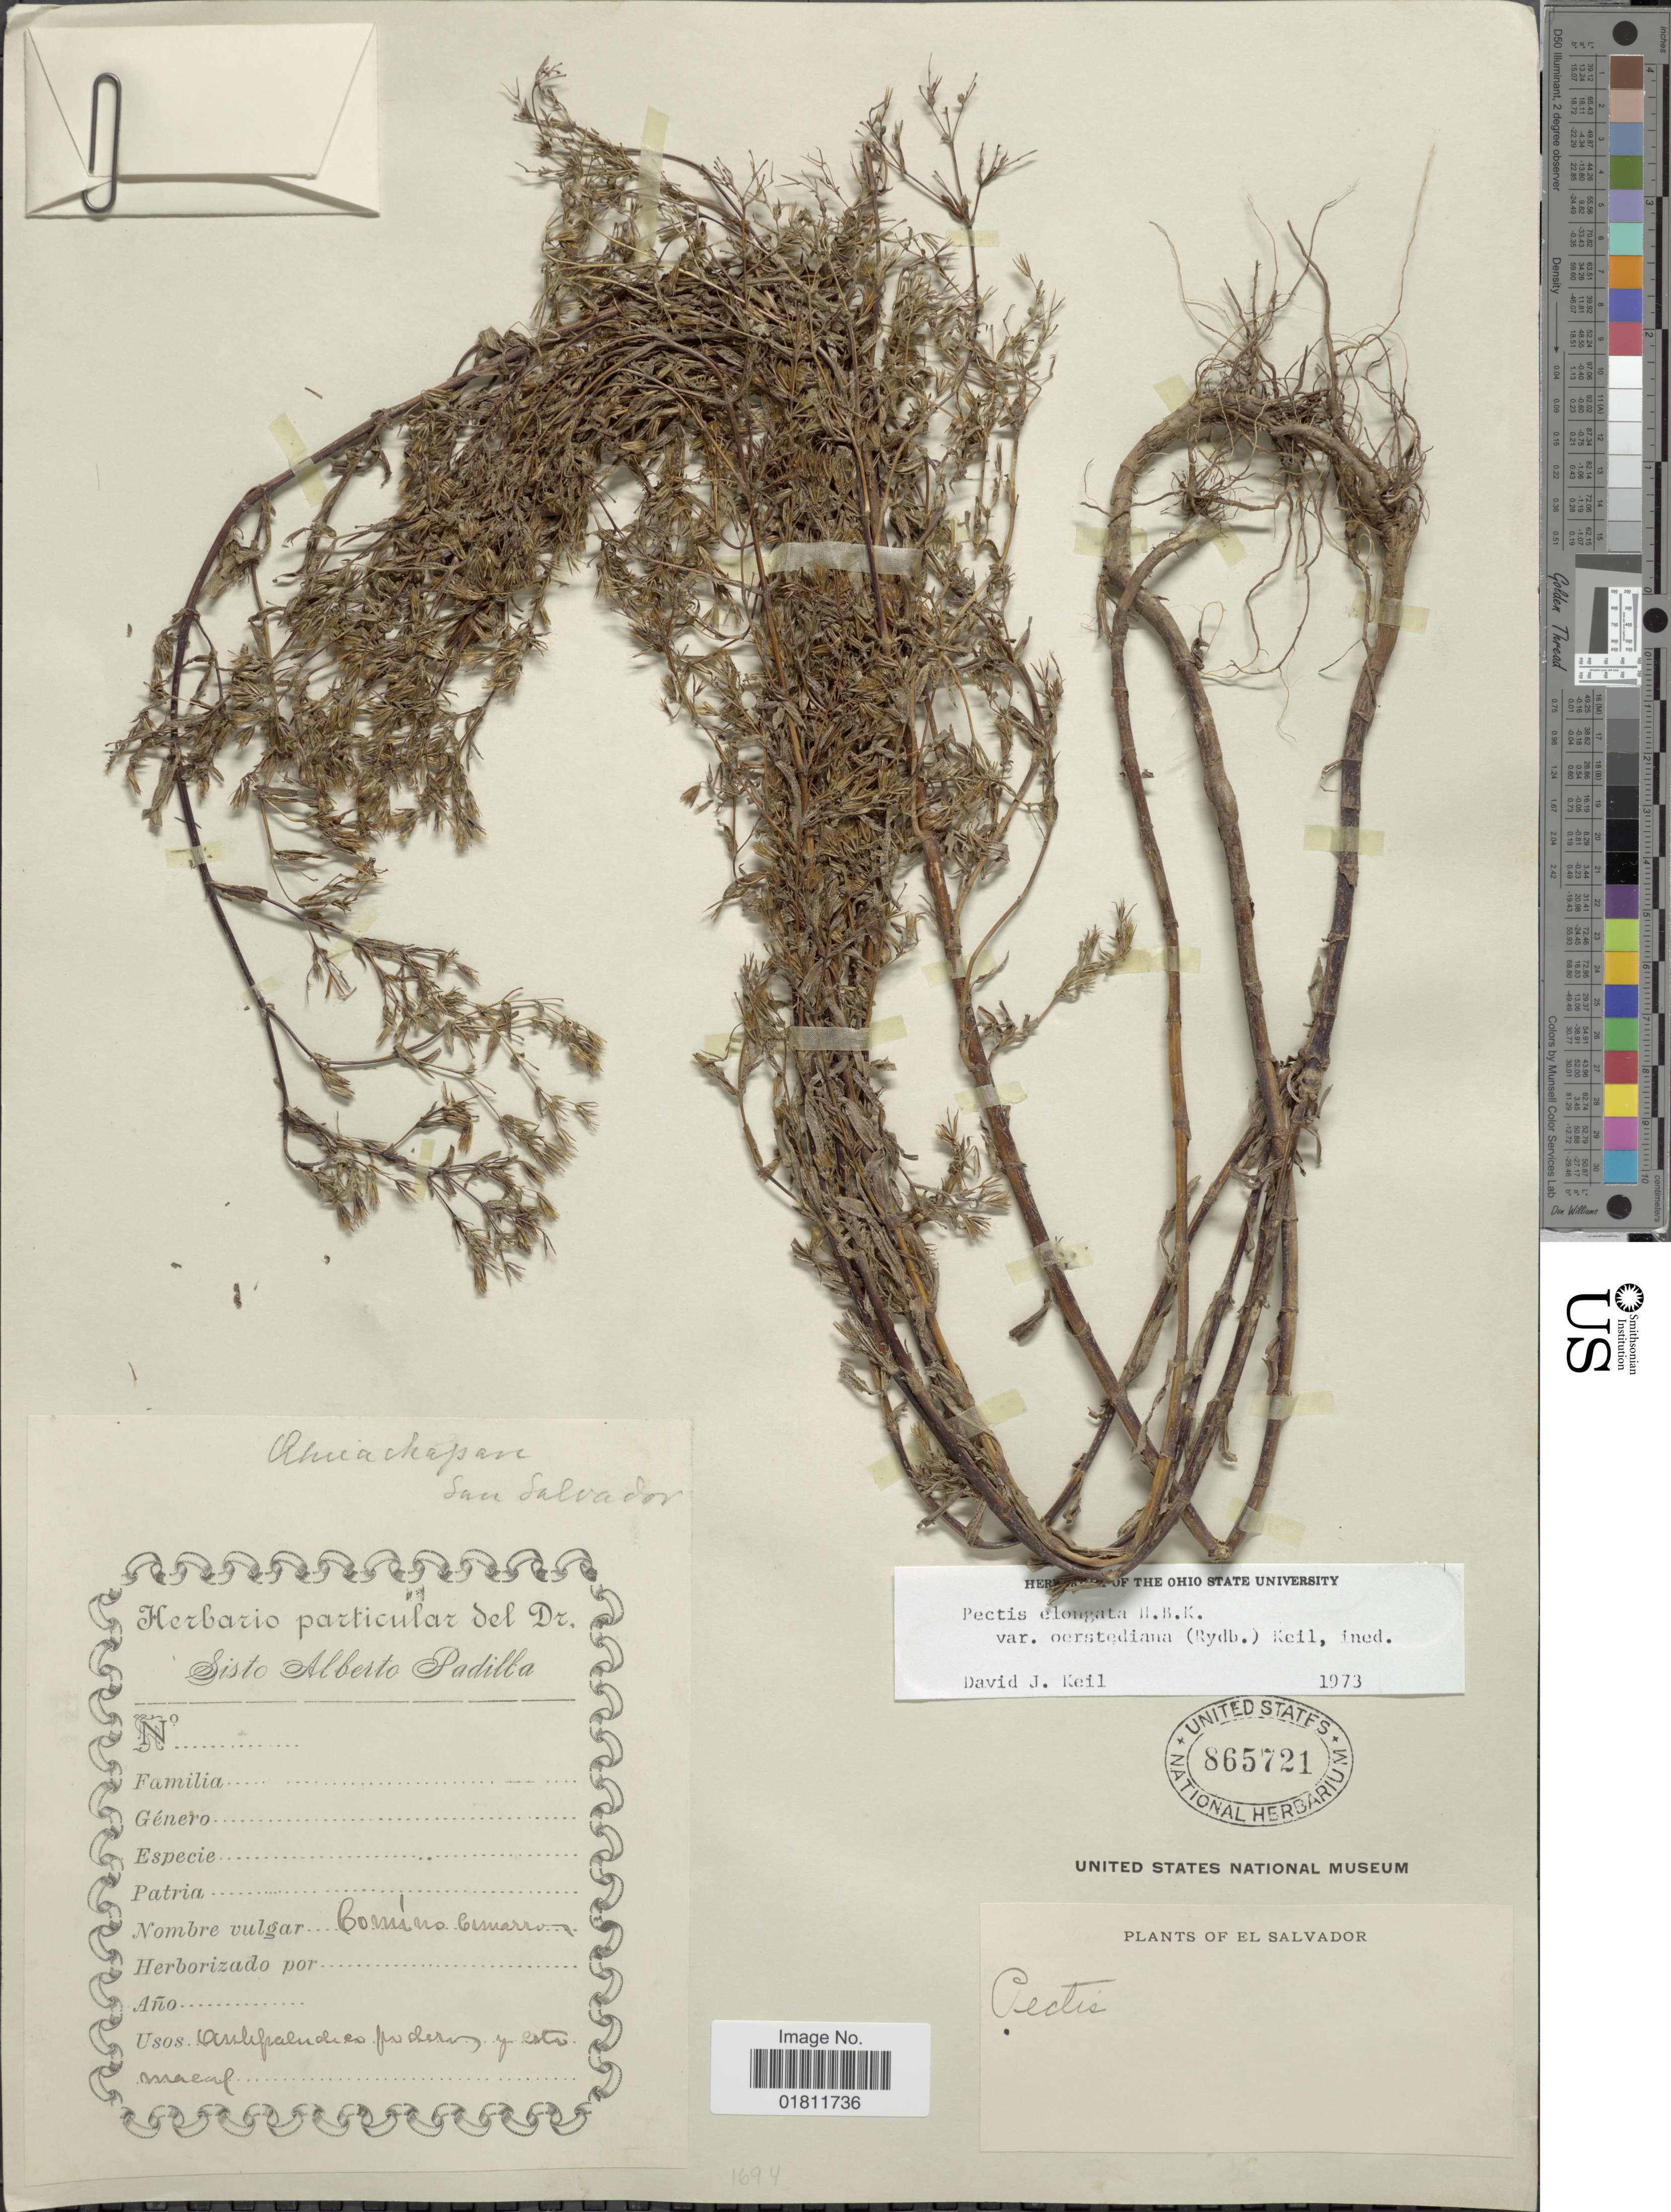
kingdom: Plantae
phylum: Tracheophyta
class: Magnoliopsida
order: Asterales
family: Asteraceae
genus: Pectis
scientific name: Pectis elongata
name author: Kunth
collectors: S. A. Padilla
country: El Salvador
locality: El Salvador.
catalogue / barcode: US 865721